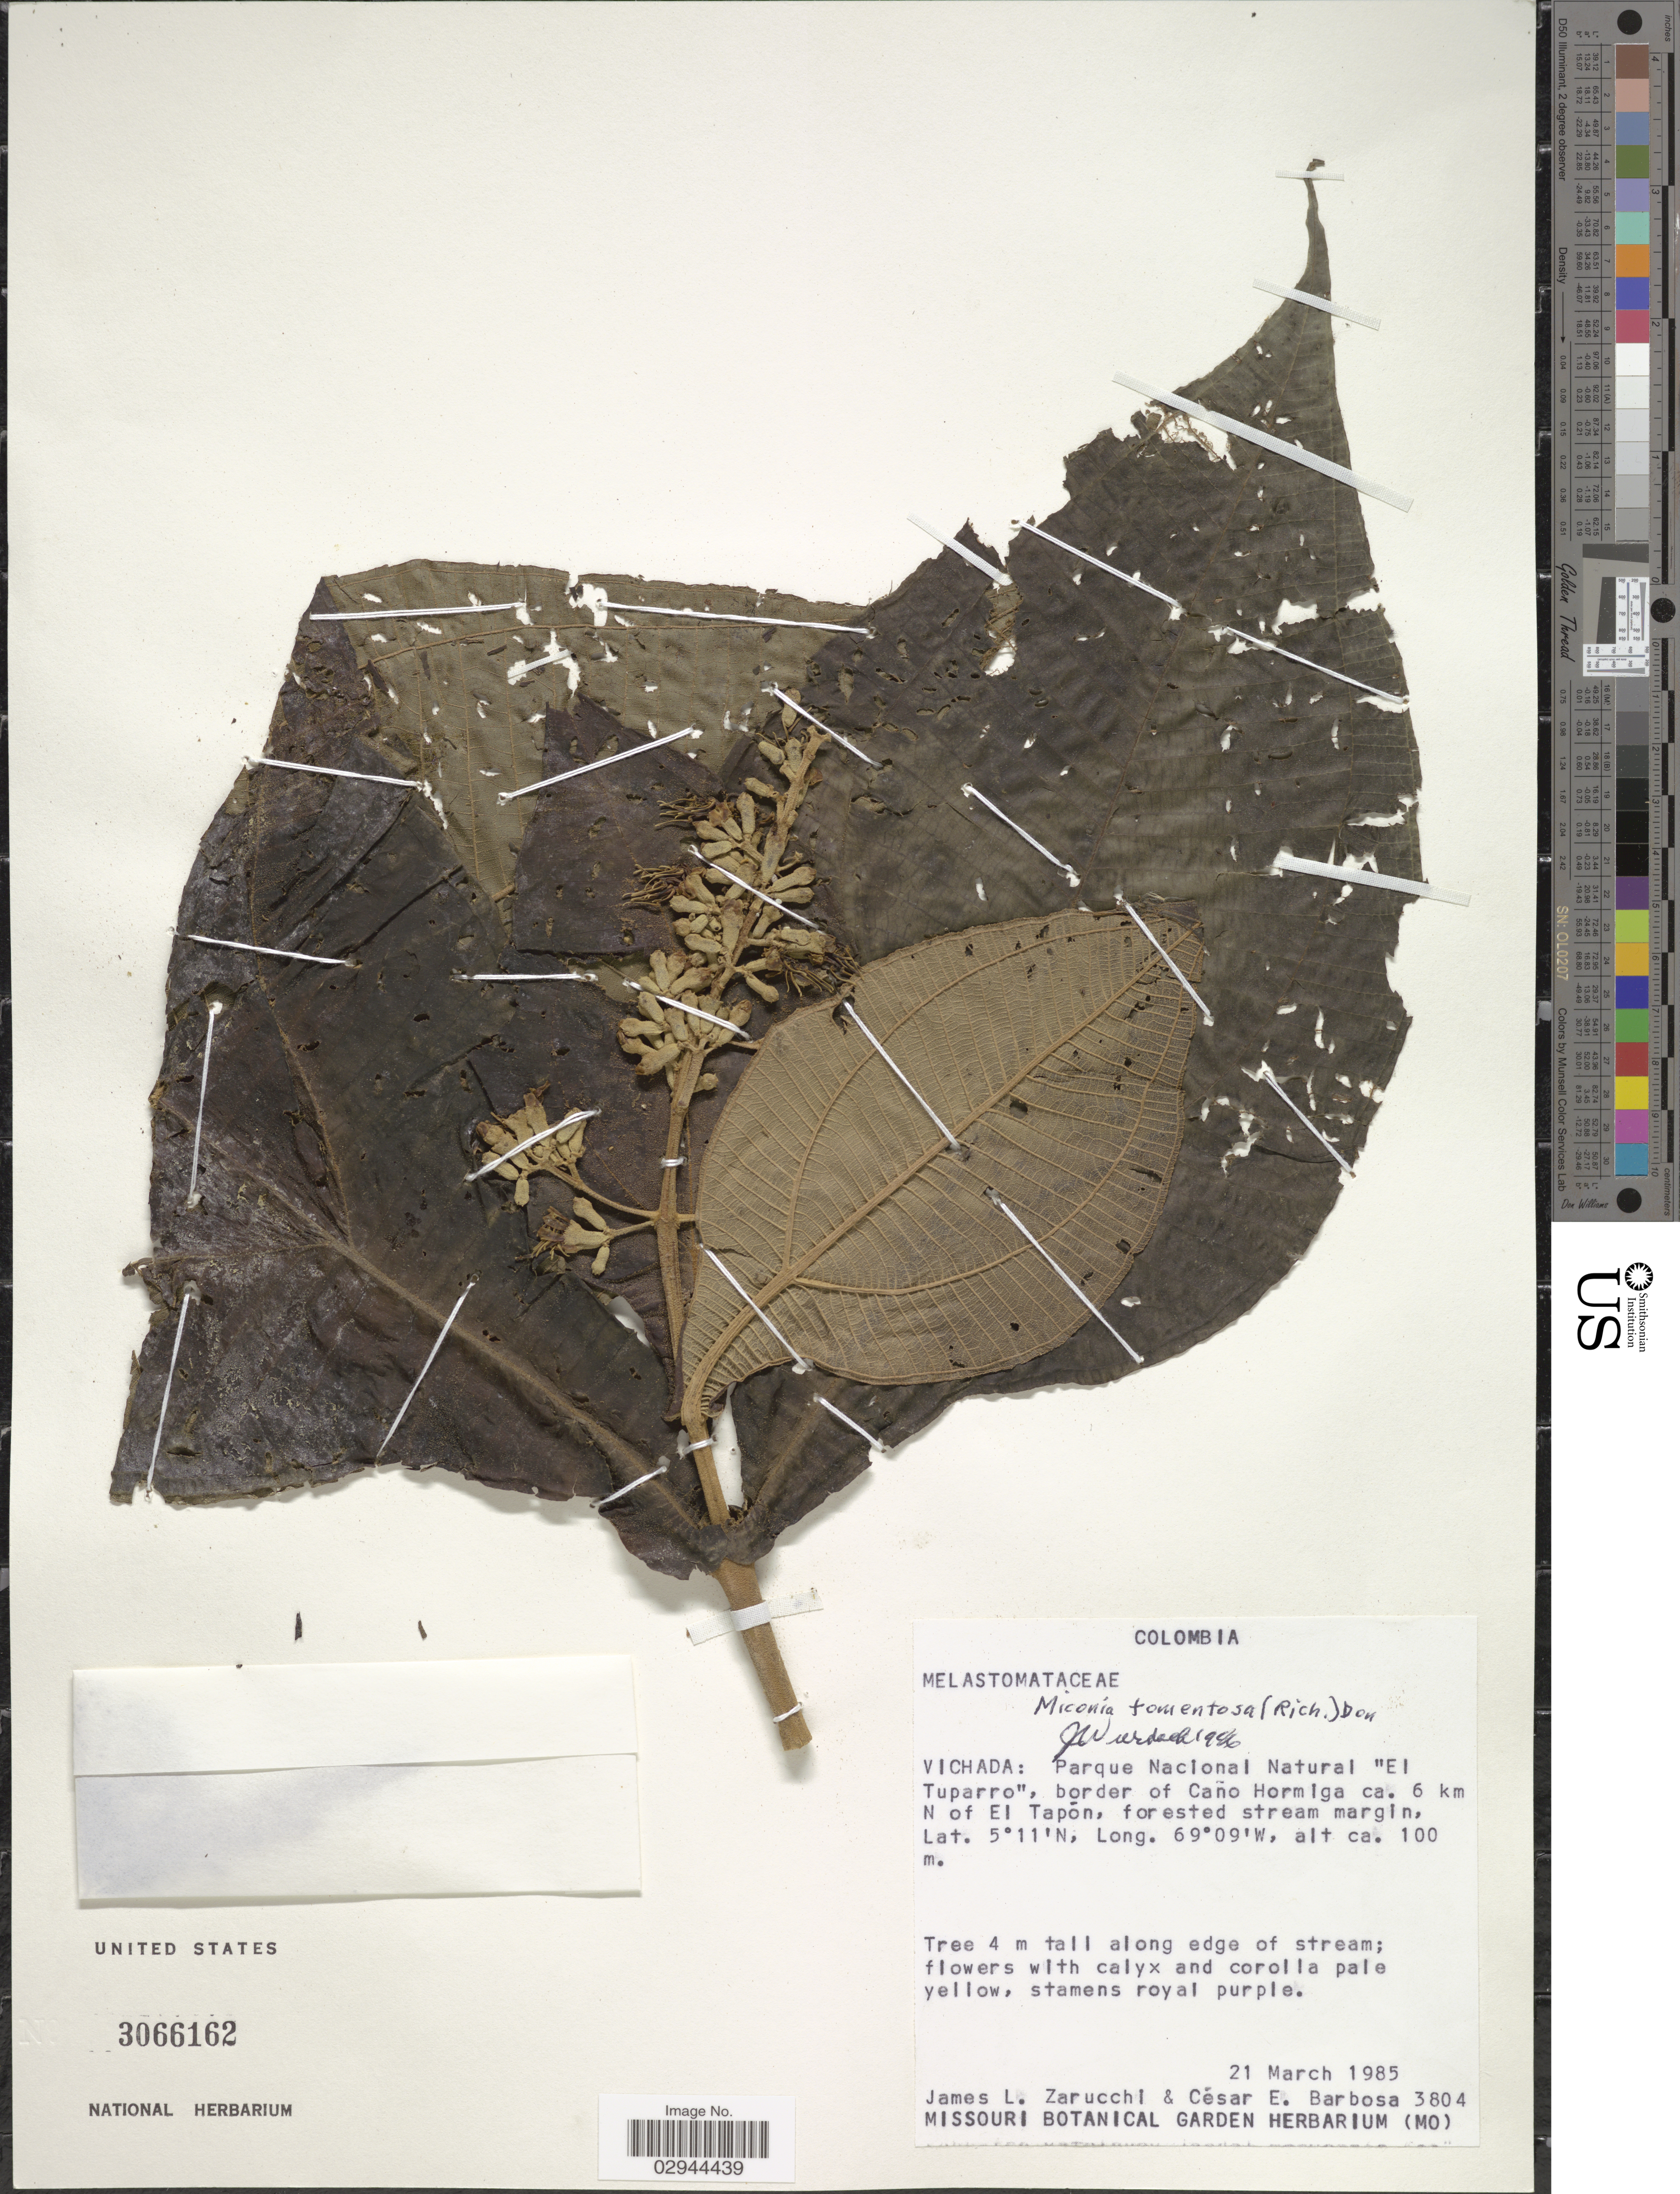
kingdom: Plantae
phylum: Tracheophyta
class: Magnoliopsida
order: Myrtales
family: Melastomataceae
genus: Miconia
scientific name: Miconia tomentosa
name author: (Rich.) D. Don ex DC.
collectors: J. L. Zarucchi & C. E. Barbosa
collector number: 3804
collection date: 1985-03-21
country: Colombia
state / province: Vichada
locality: Parque Nacional Natural "El Tuparro", border of Caño Hormiga ca. 6 km N of El Tapón.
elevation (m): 100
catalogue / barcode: US 3066162